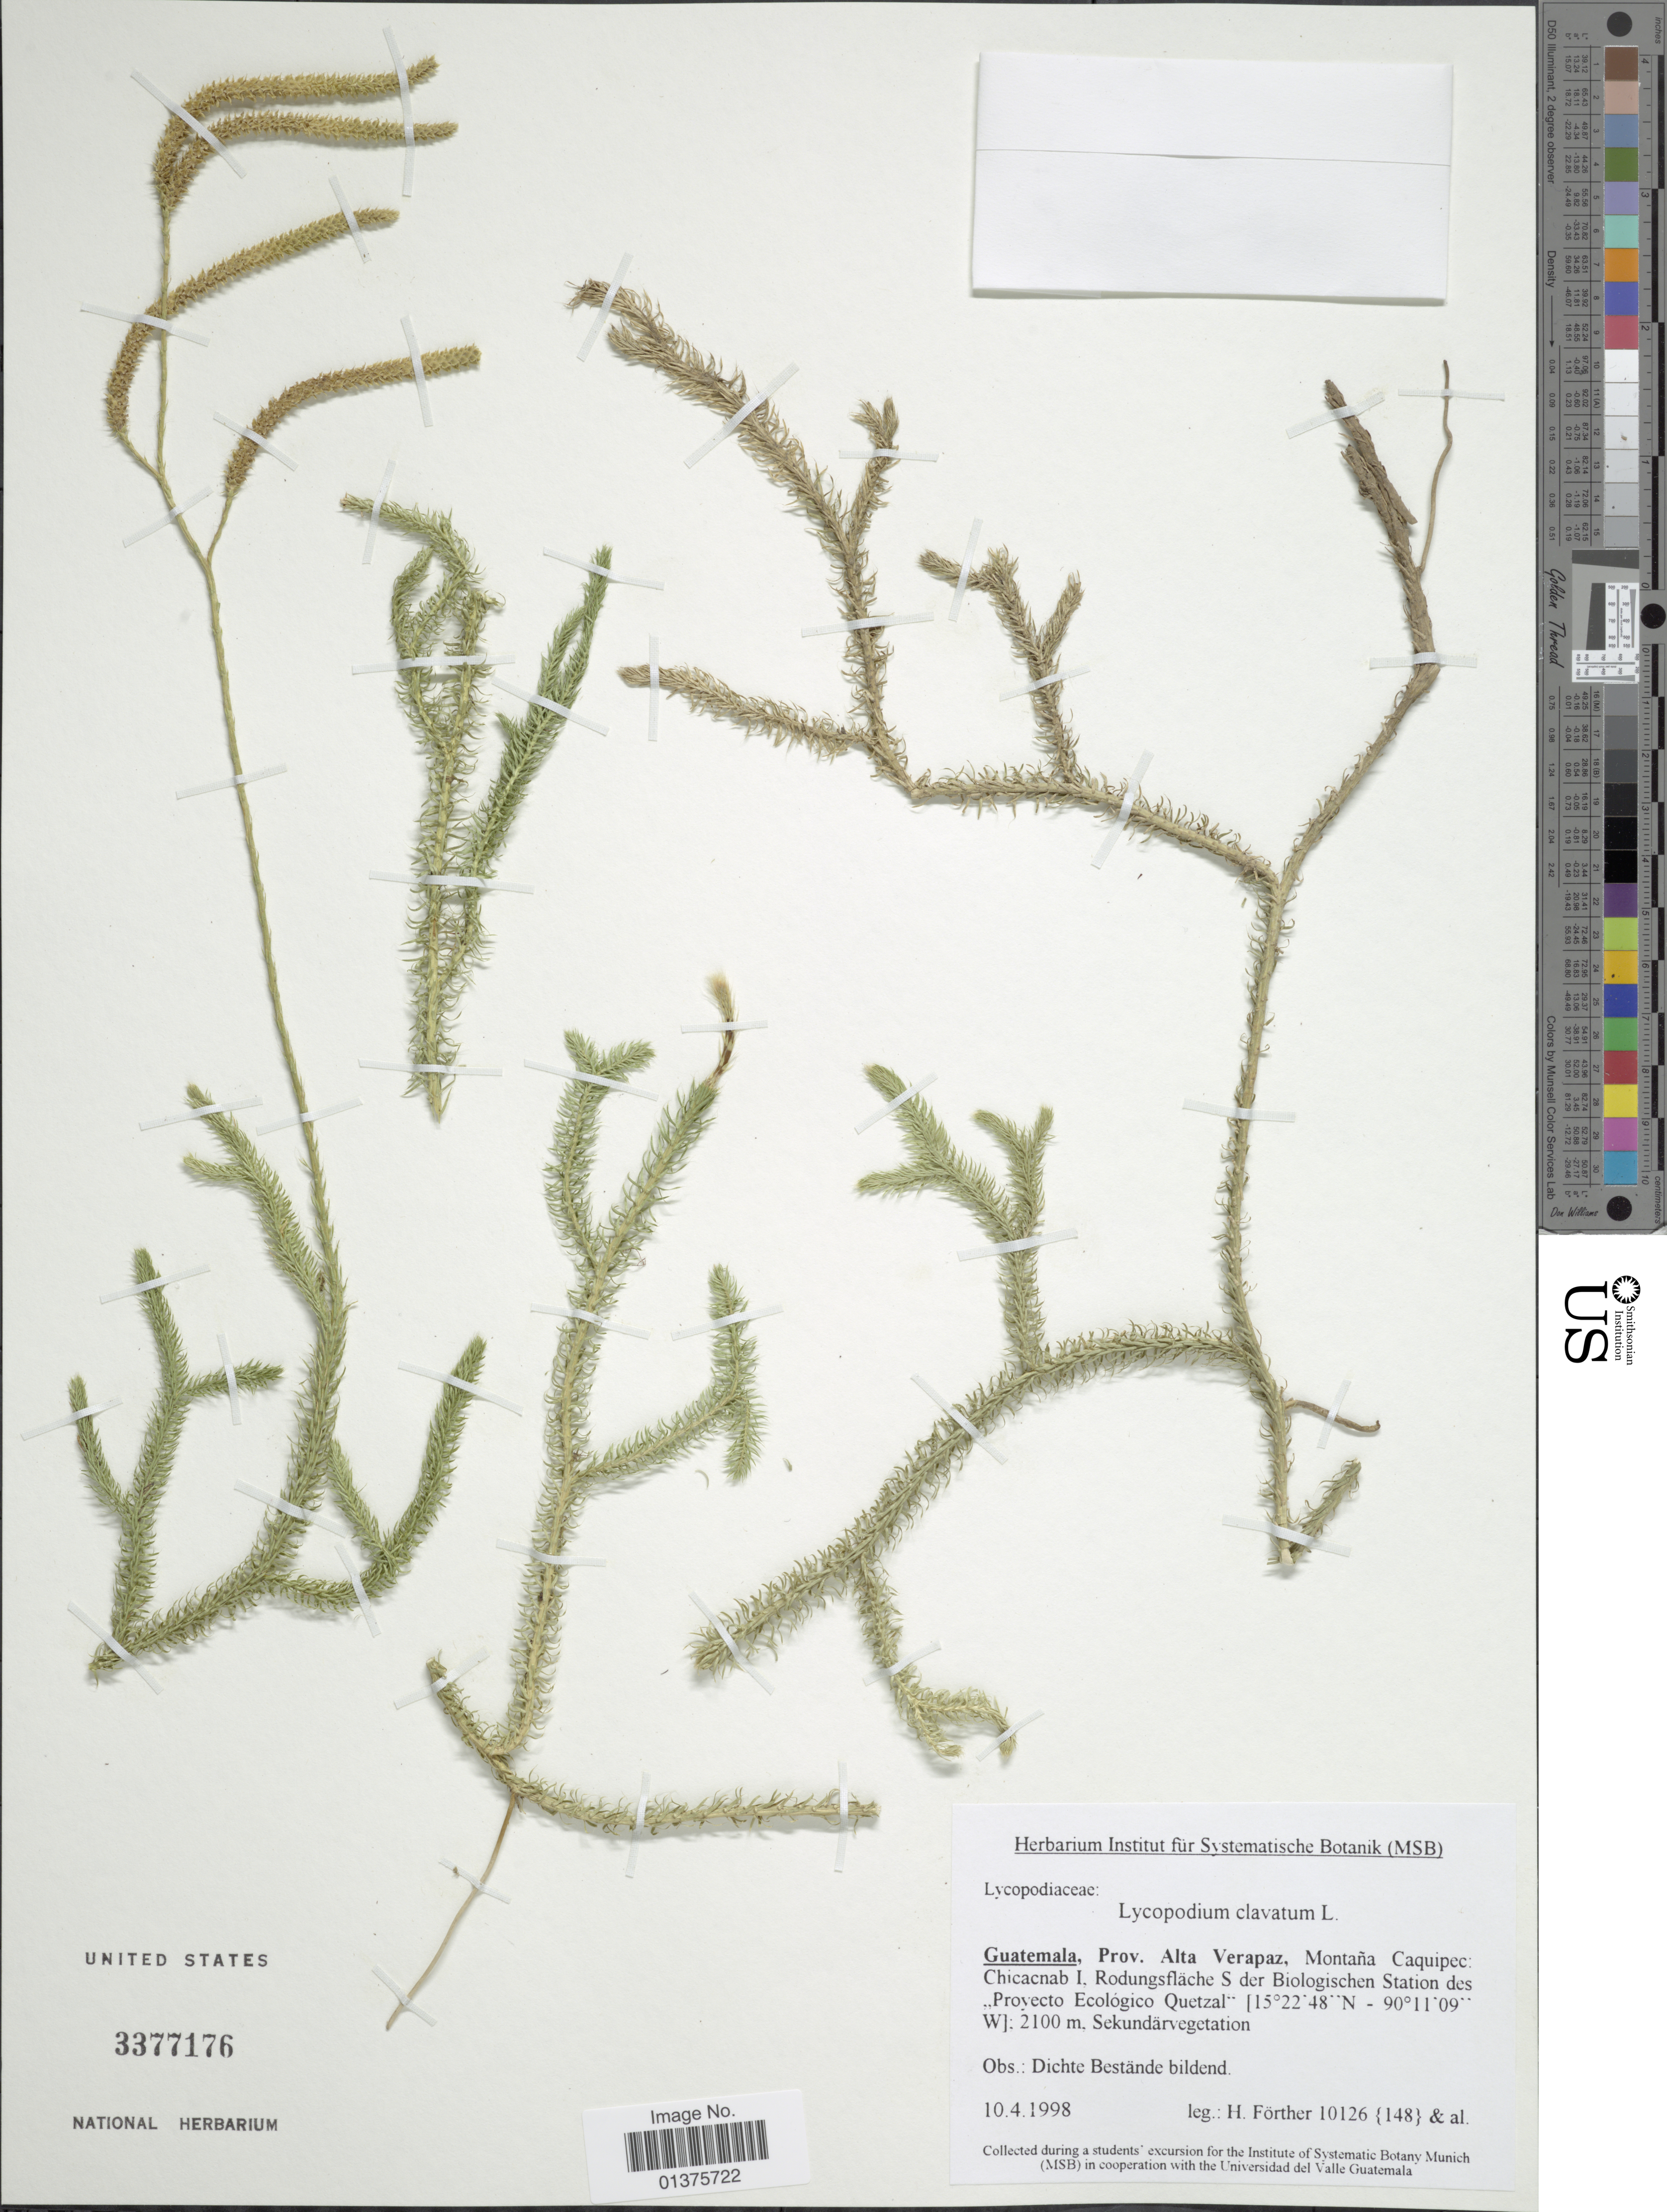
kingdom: Plantae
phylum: Tracheophyta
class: Lycopodiopsida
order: Lycopodiales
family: Lycopodiaceae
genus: Lycopodium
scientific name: Lycopodium clavatum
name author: L.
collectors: H. Förther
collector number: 10126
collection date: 1998-04-10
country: Guatemala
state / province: Alta Verapaz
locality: Montana Caquipec: Chicacnab I Rodungflache S. der Biologischen Station des Proyecto Ecologico Quetzal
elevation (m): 2100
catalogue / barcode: US 3377176